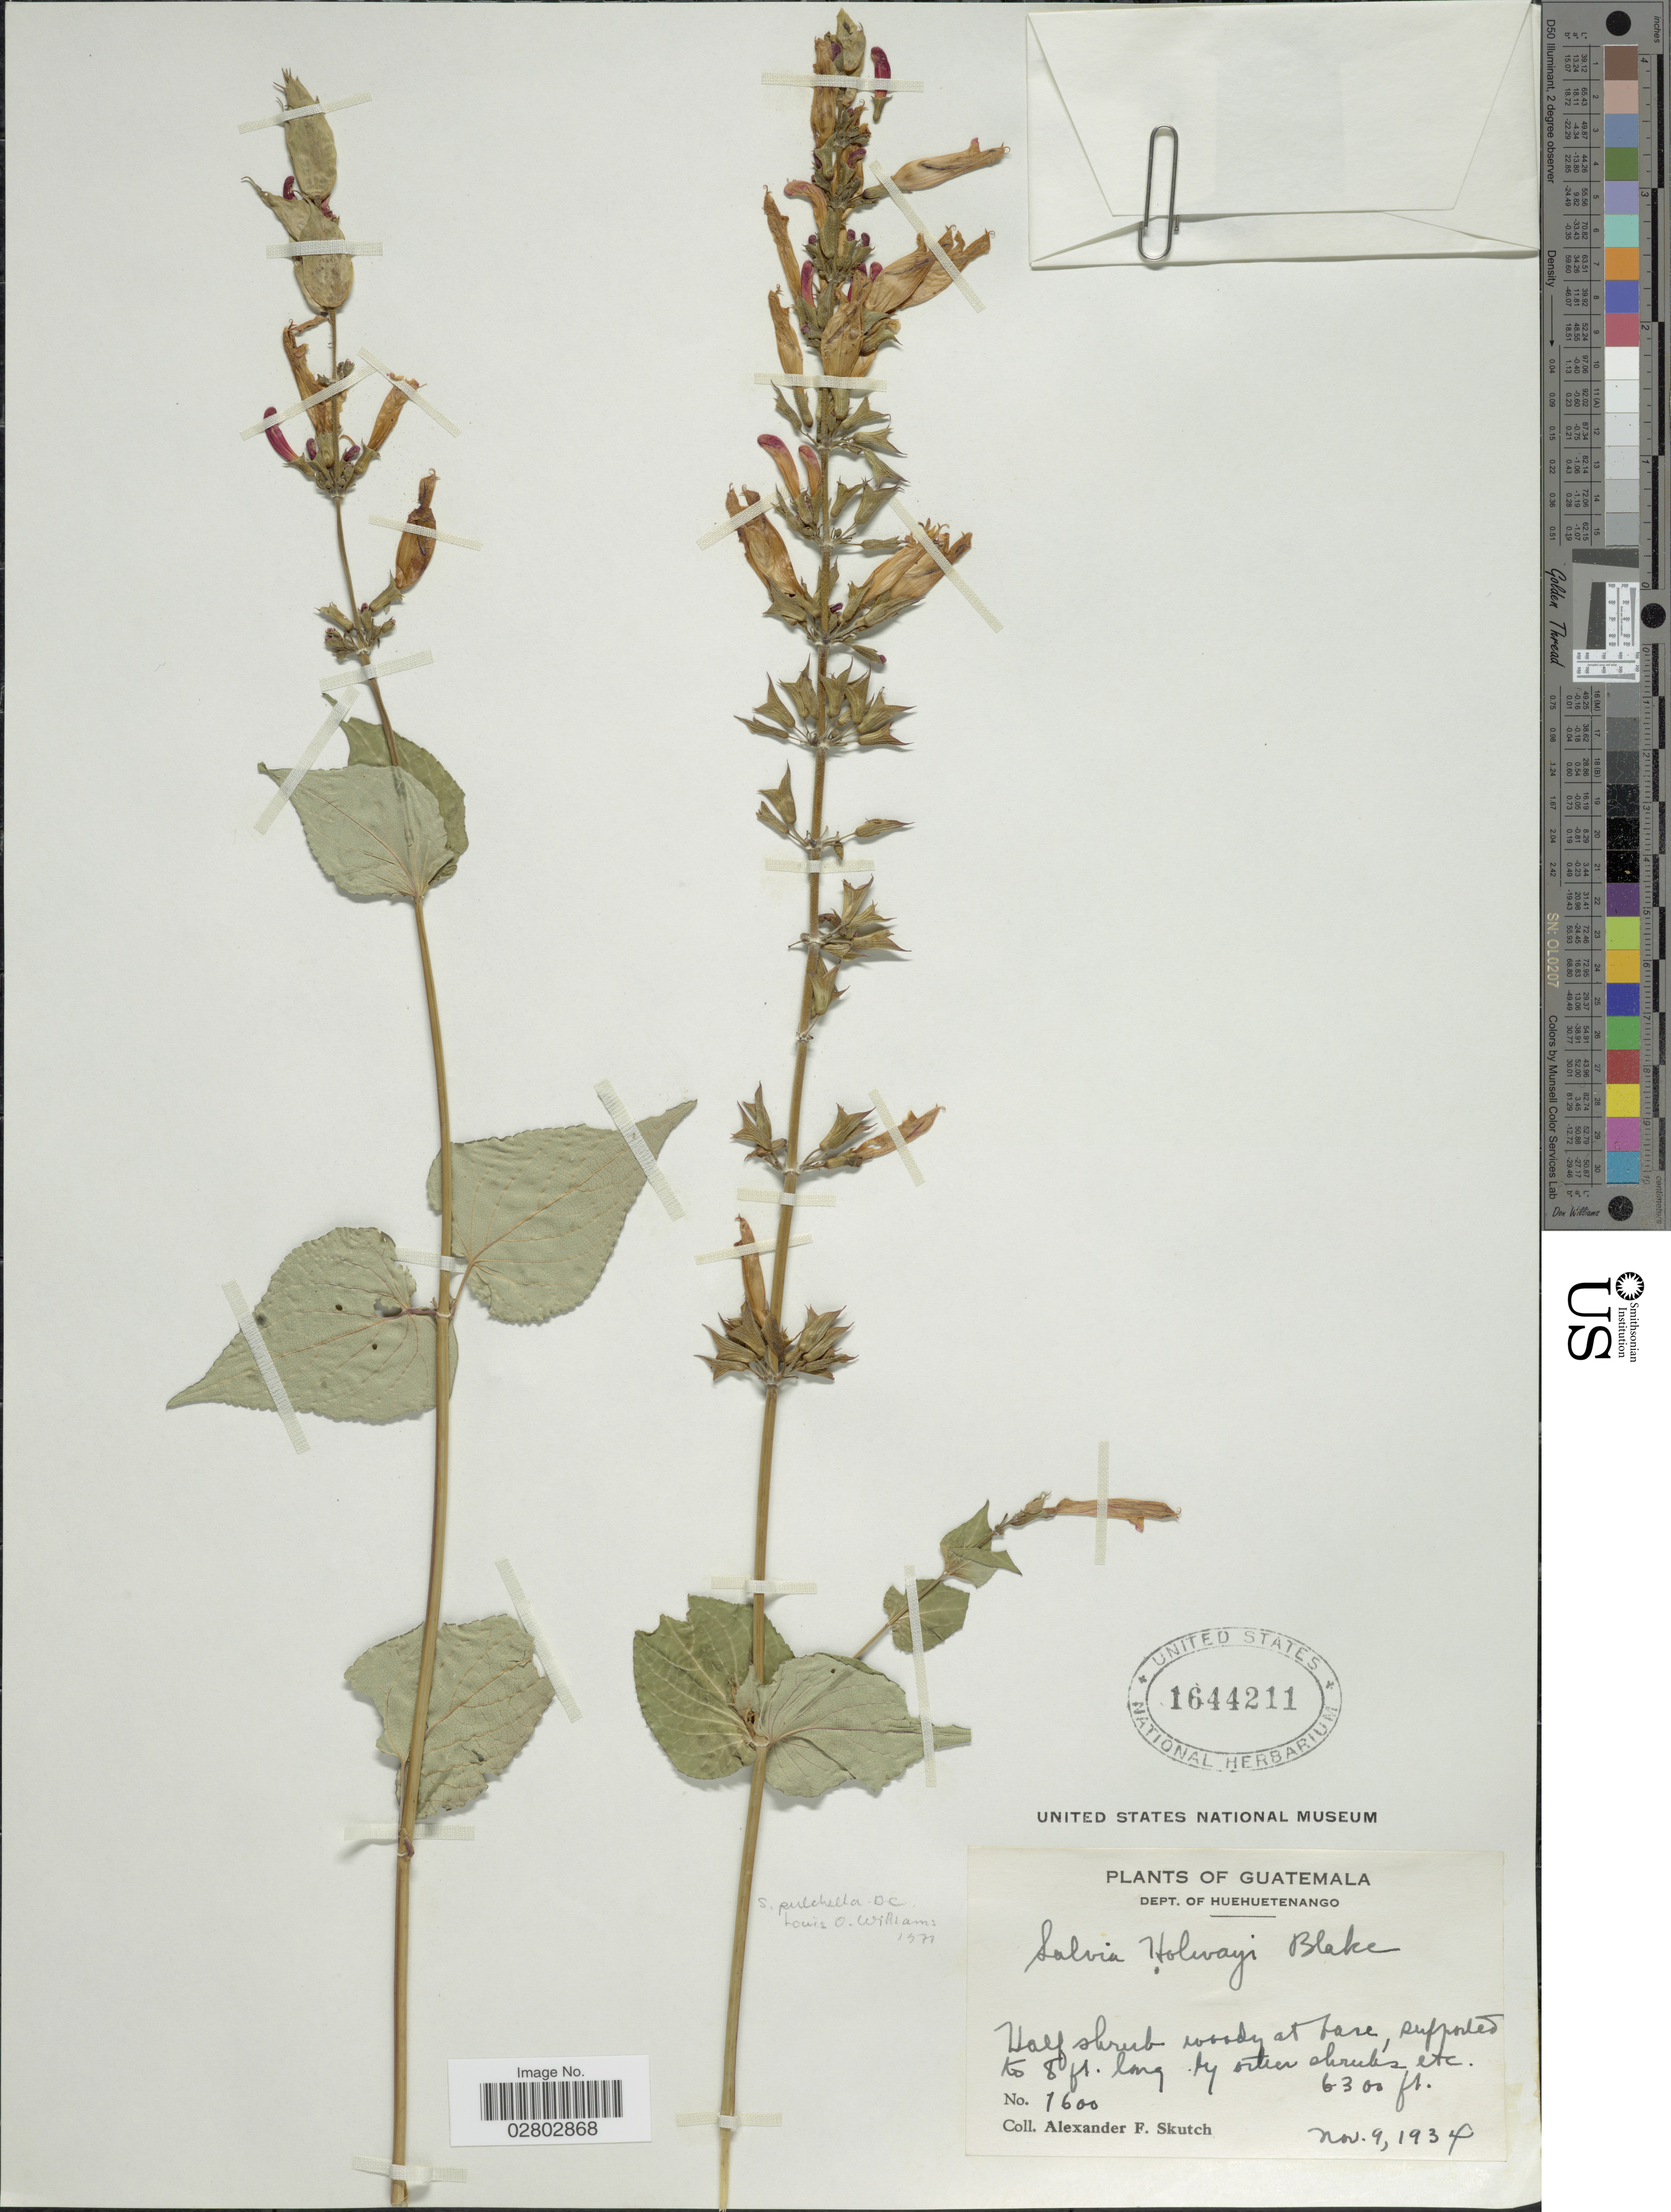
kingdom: Plantae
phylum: Tracheophyta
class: Magnoliopsida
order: Lamiales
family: Lamiaceae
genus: Salvia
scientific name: Salvia pulchella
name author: DC.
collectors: A. F. Skutch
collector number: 1600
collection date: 1934-11-09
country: Guatemala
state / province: Huehuetenango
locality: Dept. of Huehuetenango.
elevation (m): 1920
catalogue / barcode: US 1644211